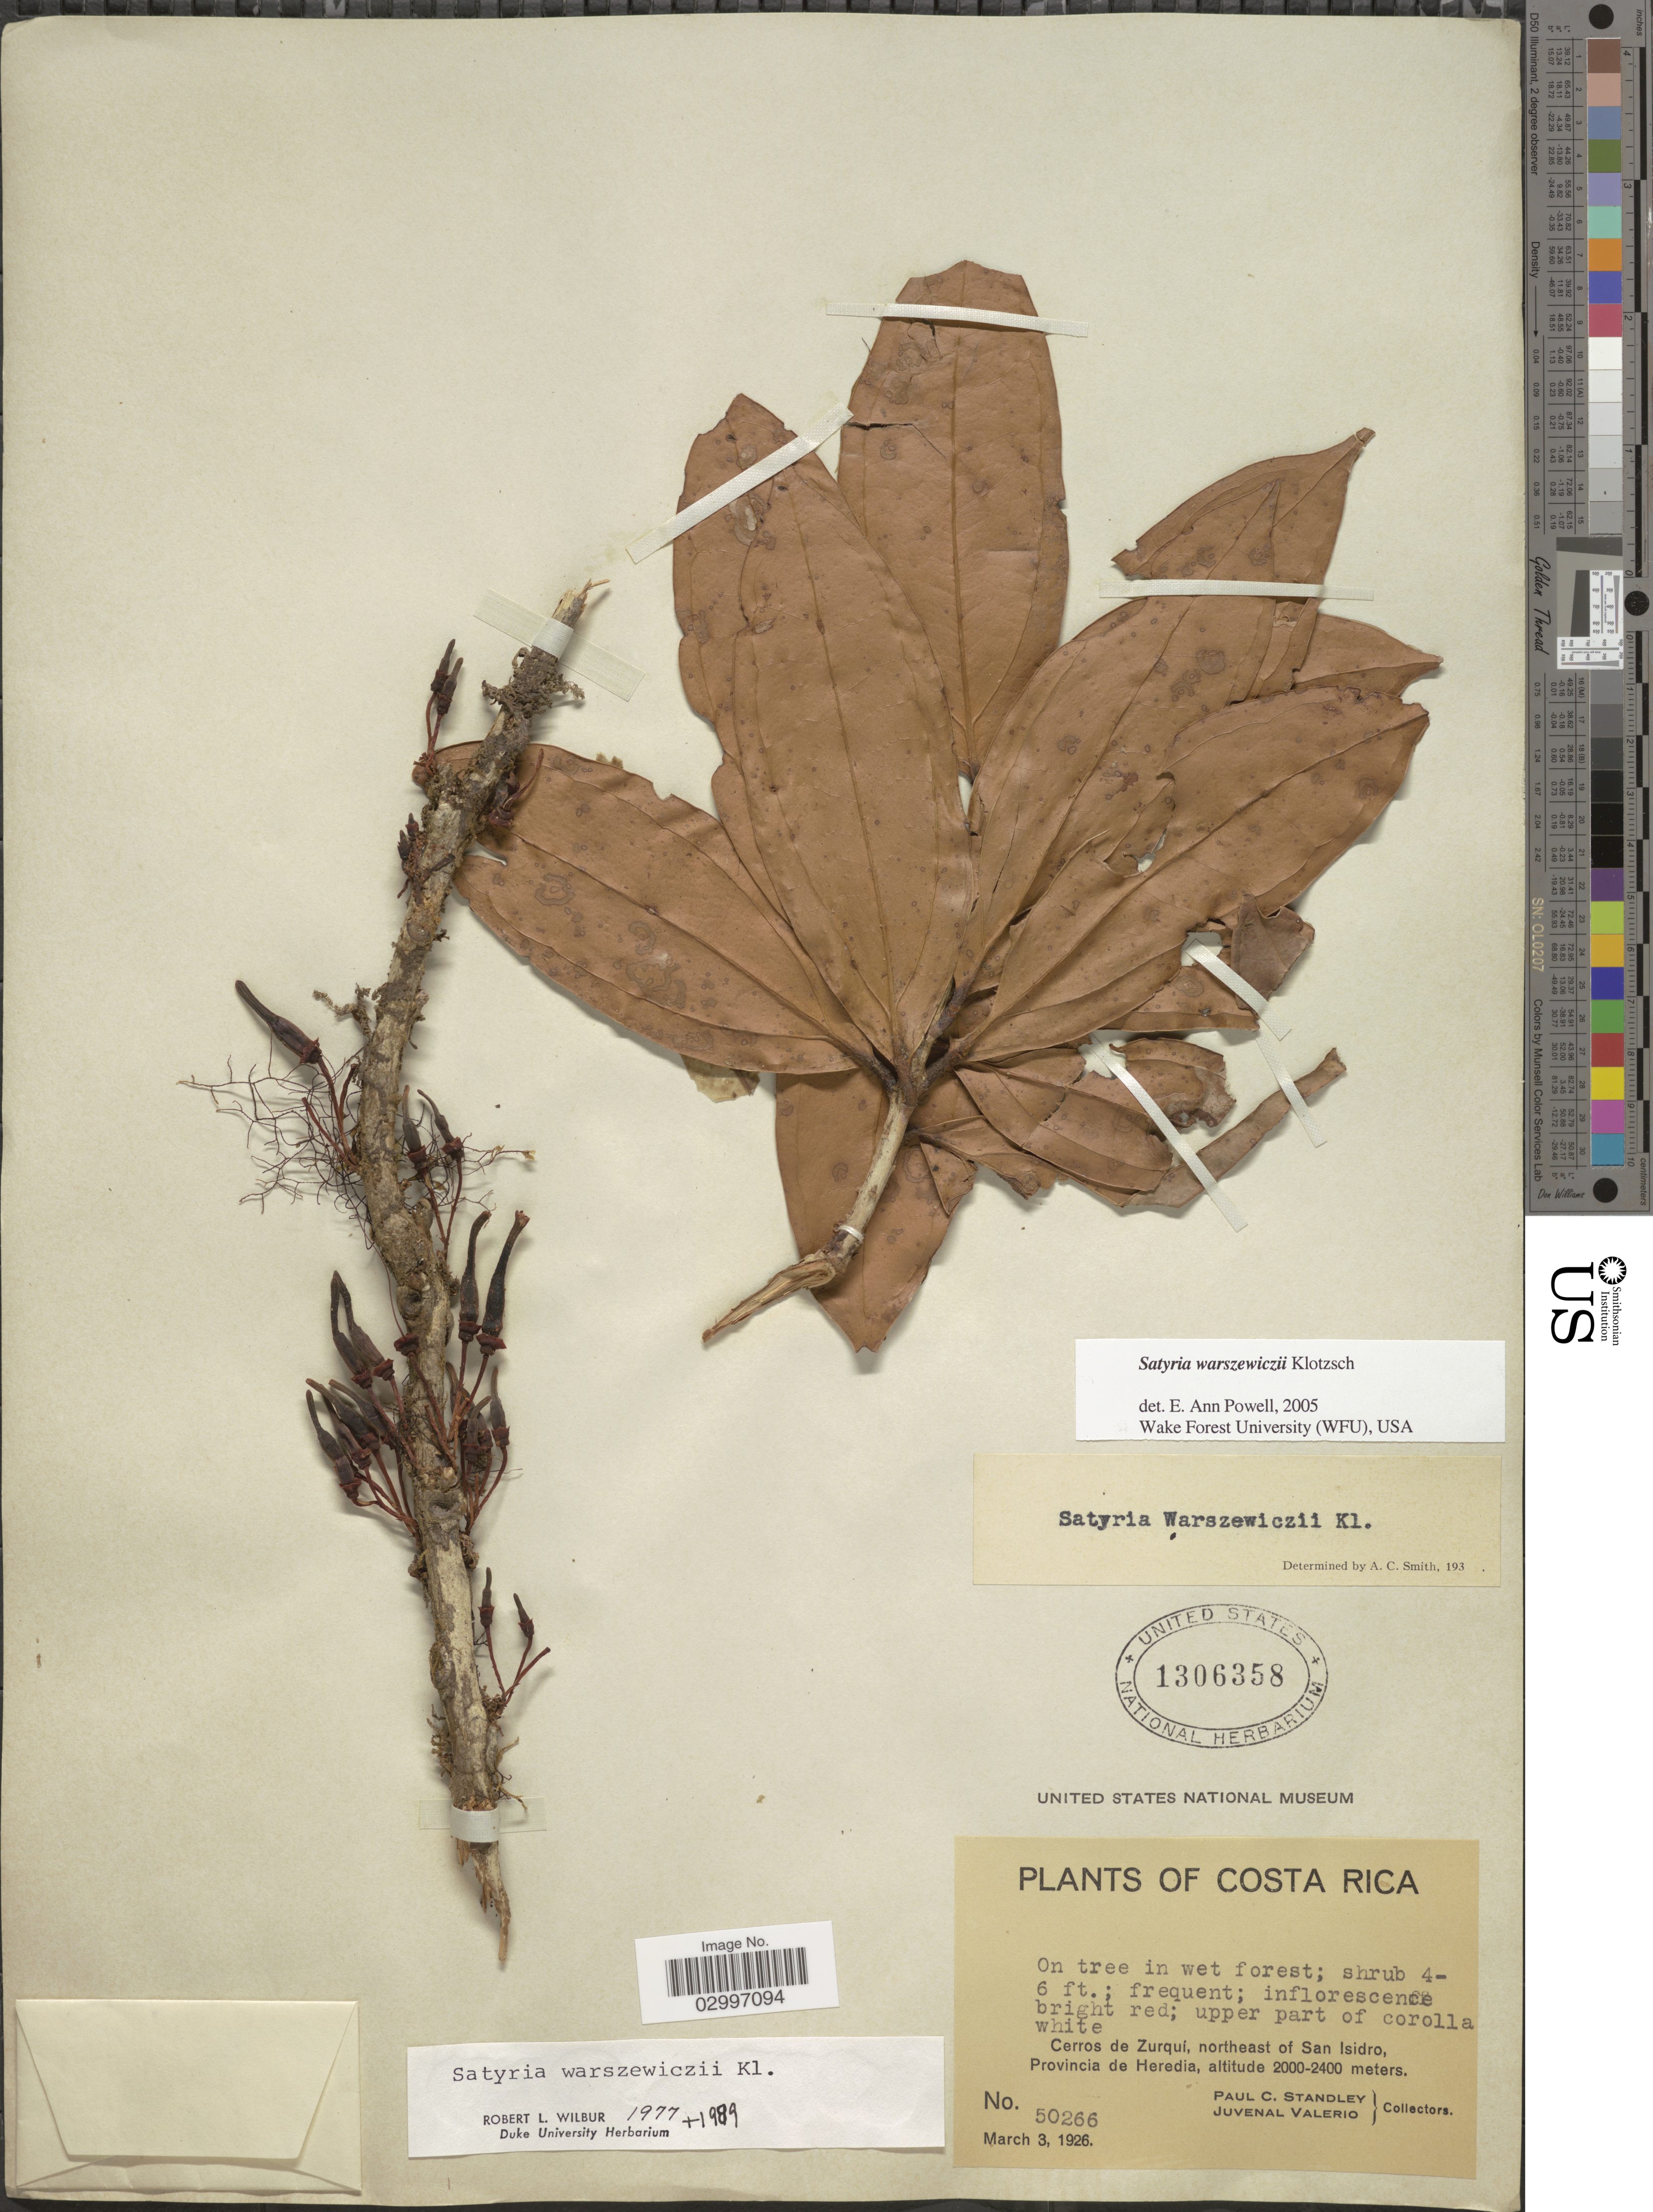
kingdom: Plantae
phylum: Tracheophyta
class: Magnoliopsida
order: Ericales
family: Ericaceae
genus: Satyria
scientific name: Satyria warszewiczii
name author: Klotzsch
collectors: P. C. Standley & J. Valerio R.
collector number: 50266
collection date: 1926-03-03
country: Costa Rica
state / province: Heredia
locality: Cerros de Zurquí, northeast of San Isidro.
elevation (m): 2000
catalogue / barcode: US 1306358